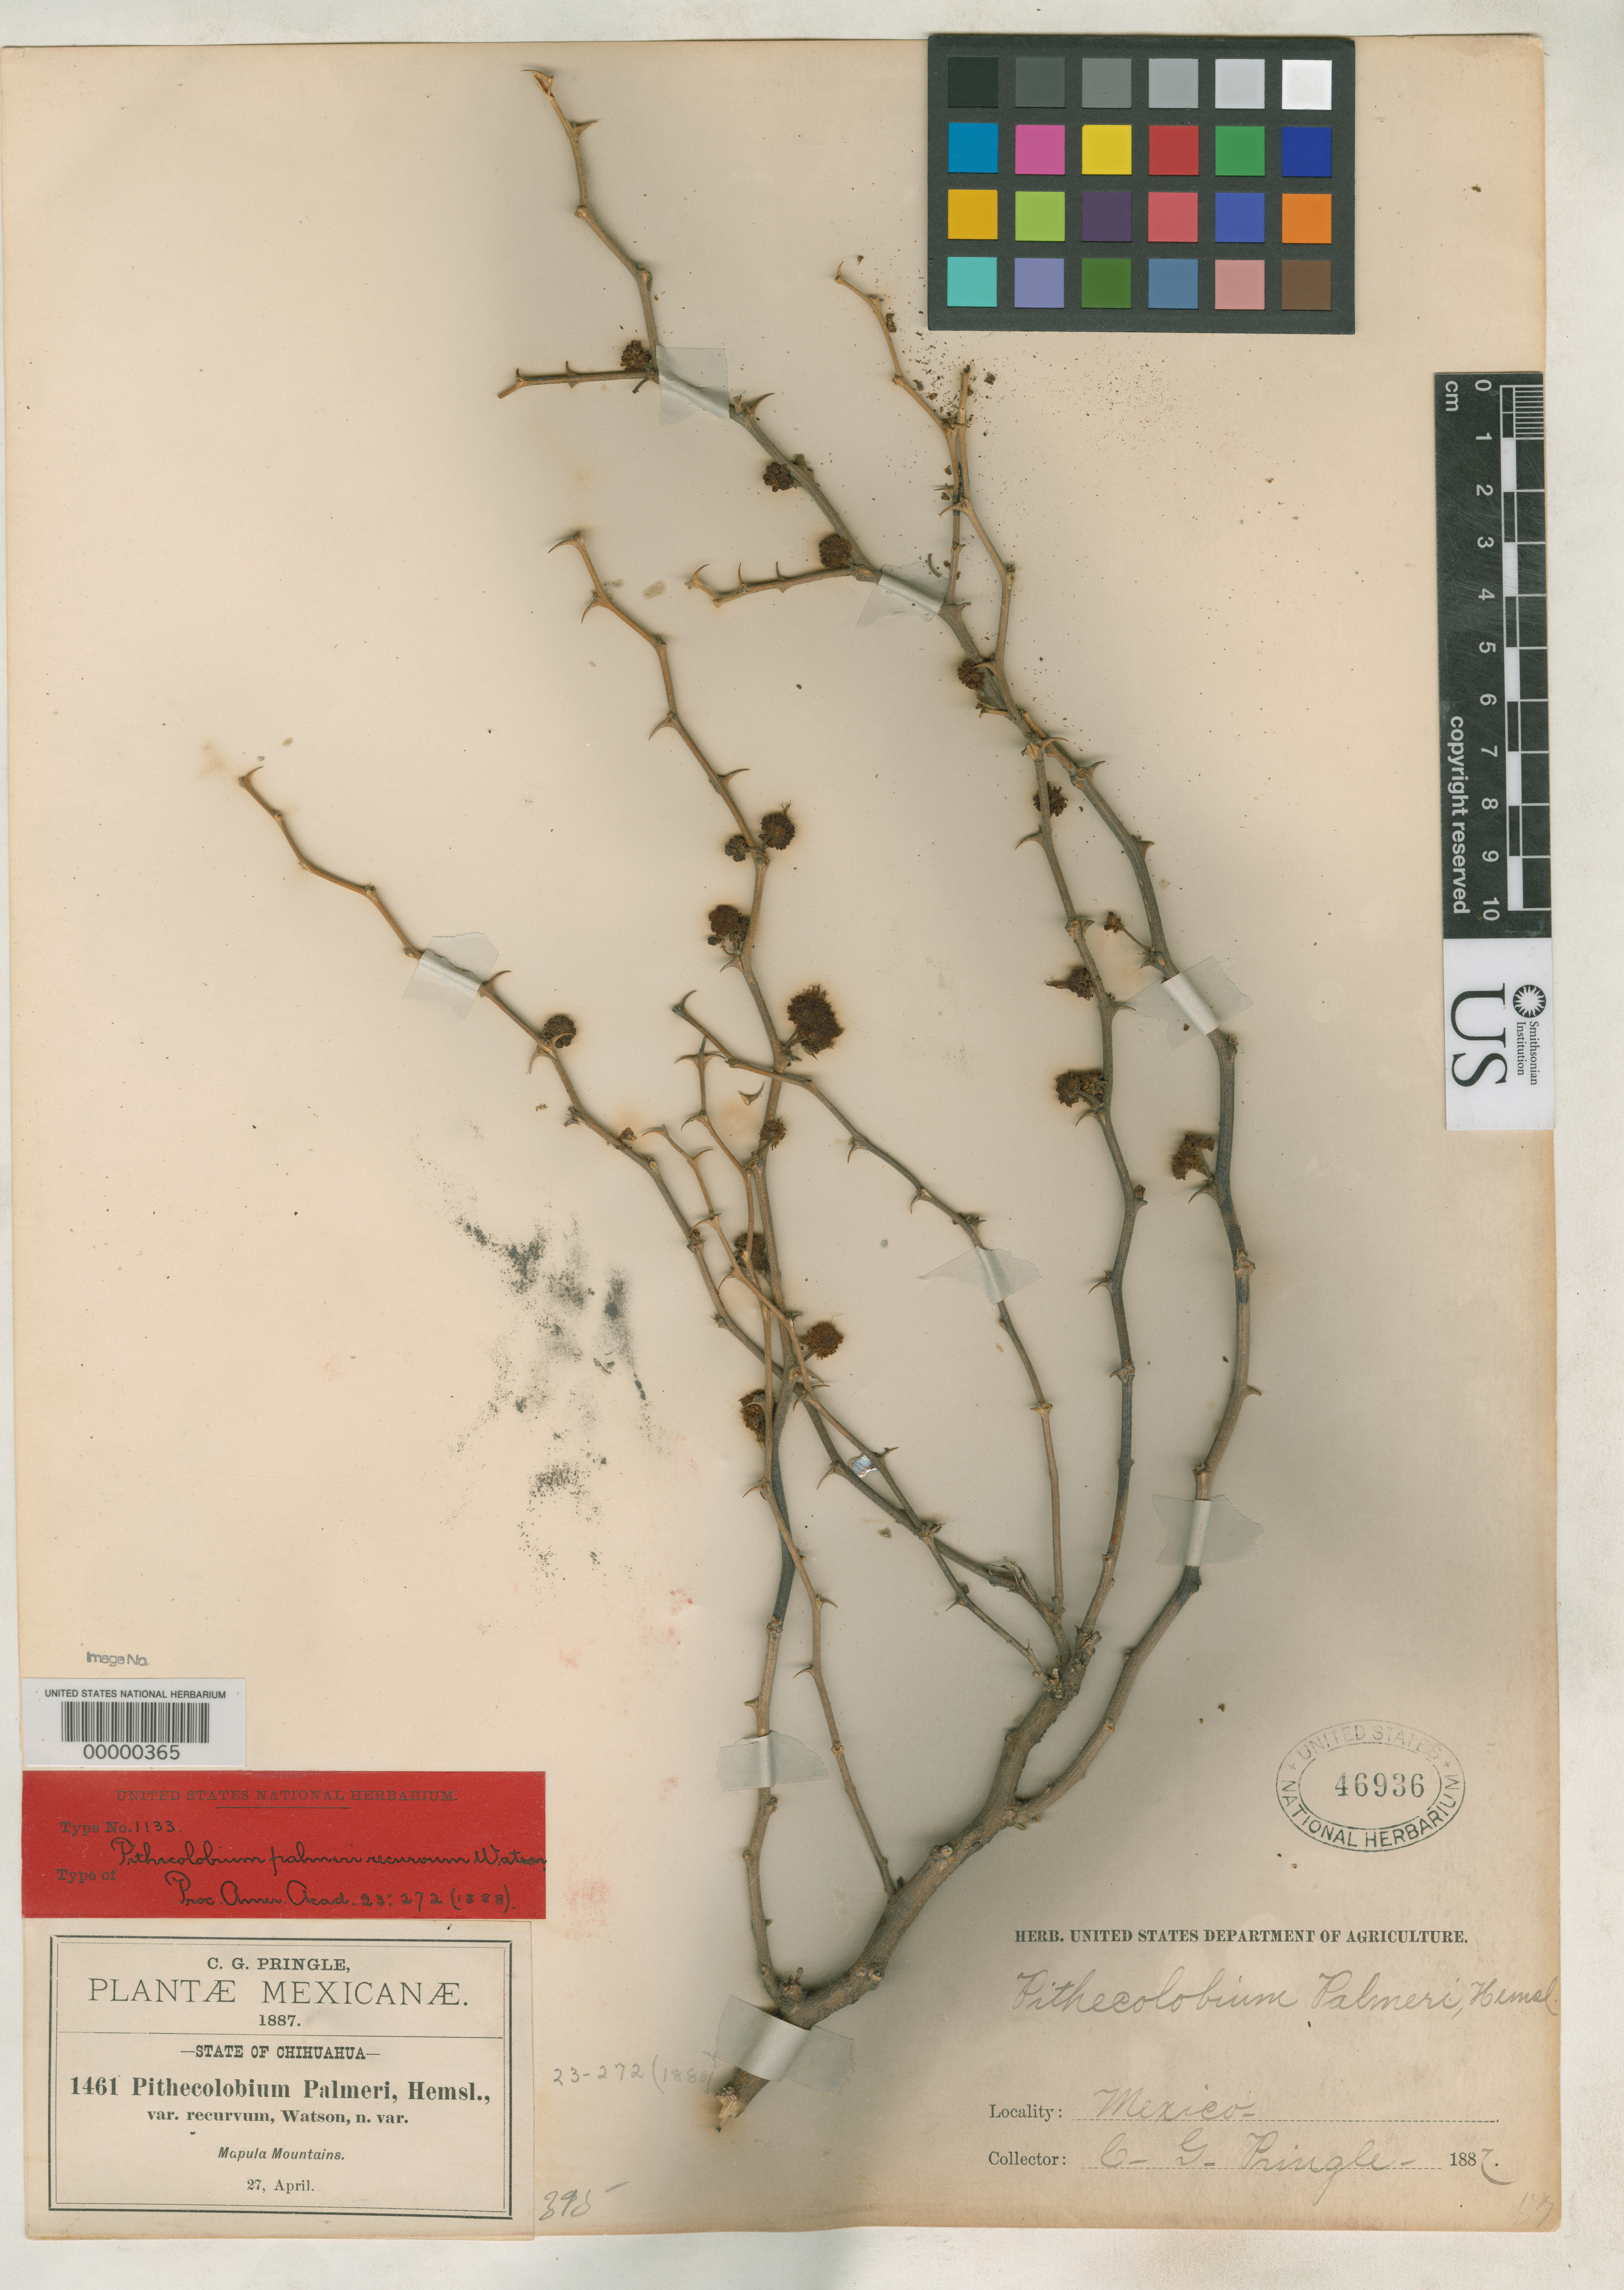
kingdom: Plantae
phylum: Tracheophyta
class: Magnoliopsida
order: Fabales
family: Fabaceae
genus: Pithecellobium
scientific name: Pithecellobium palmeri var. recurvum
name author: S. Watson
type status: Isotype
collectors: C. G. Pringle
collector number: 1461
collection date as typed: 27 Apr 1887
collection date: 1887-04-27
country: Mexico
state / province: Chihuahua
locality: Mapula Mts.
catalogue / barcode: US 46936